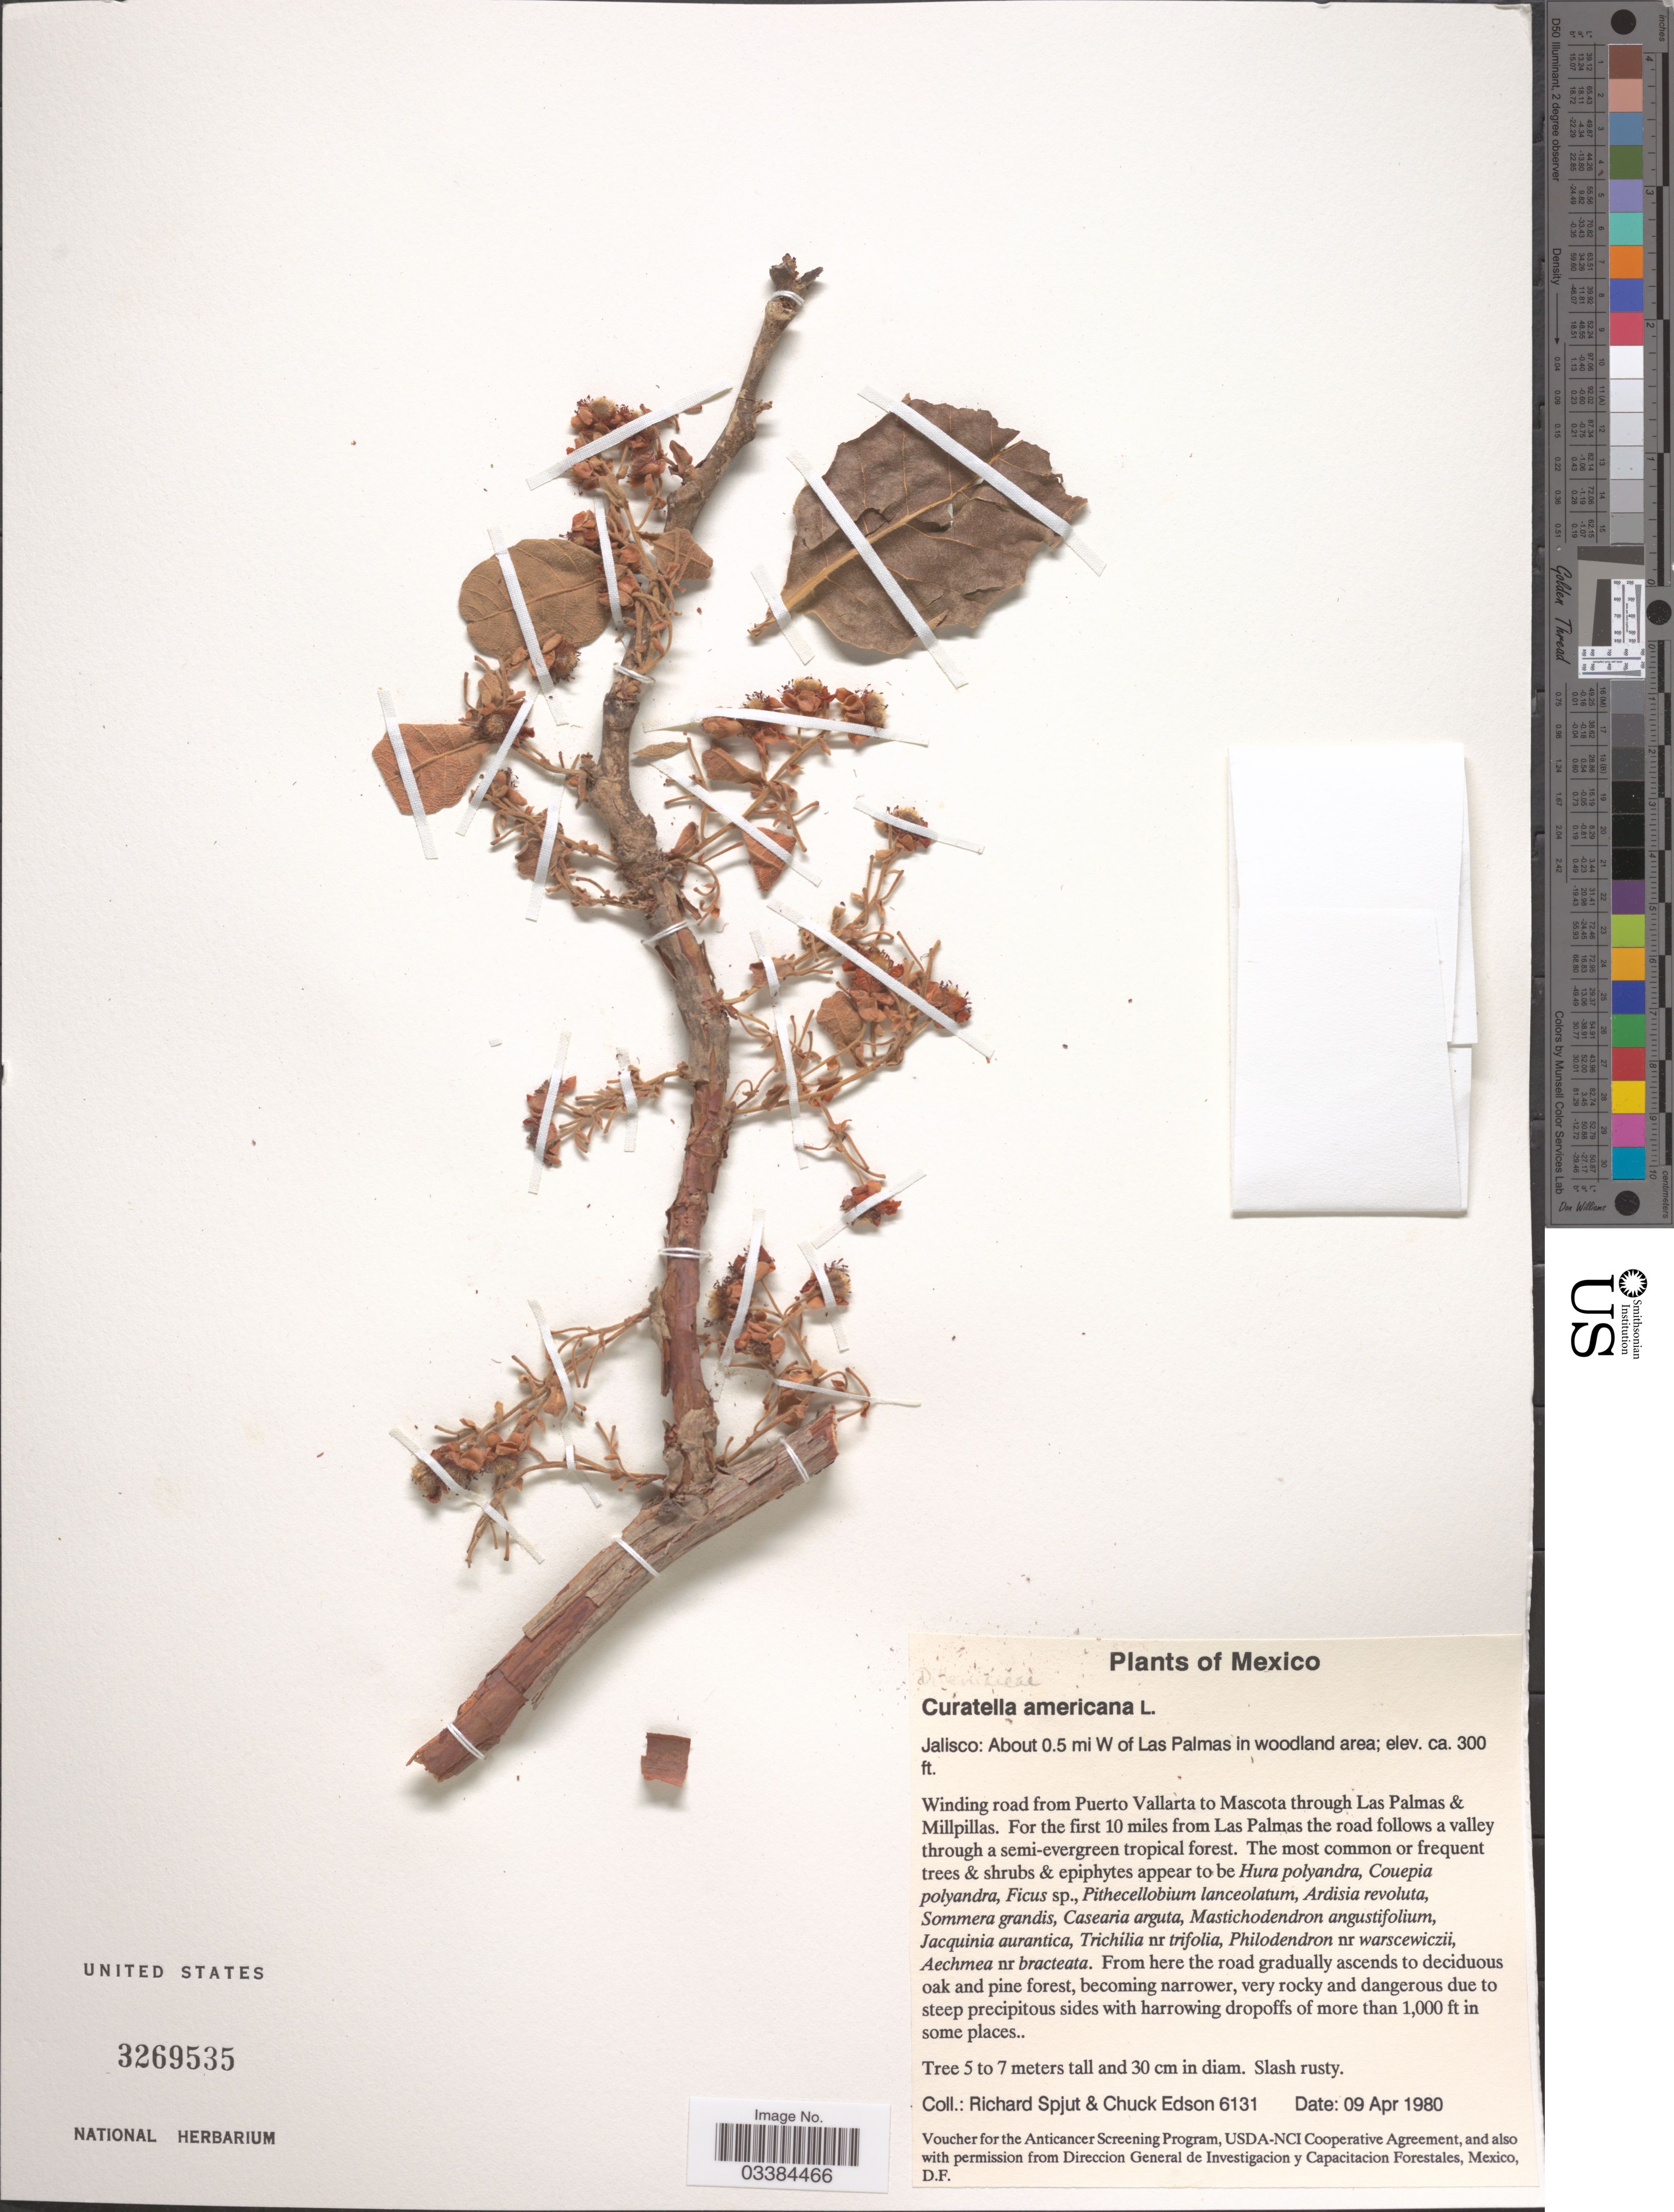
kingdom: Plantae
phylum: Tracheophyta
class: Magnoliopsida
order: Dilleniales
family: Dilleniaceae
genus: Curatella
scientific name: Curatella americana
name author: L.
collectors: R. Spjut & C. Edson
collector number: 6131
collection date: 1980-04-09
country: Mexico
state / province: Jalisco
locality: About 0.5 mi W of Las Palmas in woodland area. Winding road from Puerto Vallarta to Mascota through Las Palmas & Millpillas. For the first 10 miles from Las Palmas on the road follows a valley through a semi-evergreen tropical forest.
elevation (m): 91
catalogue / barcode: US 3269535